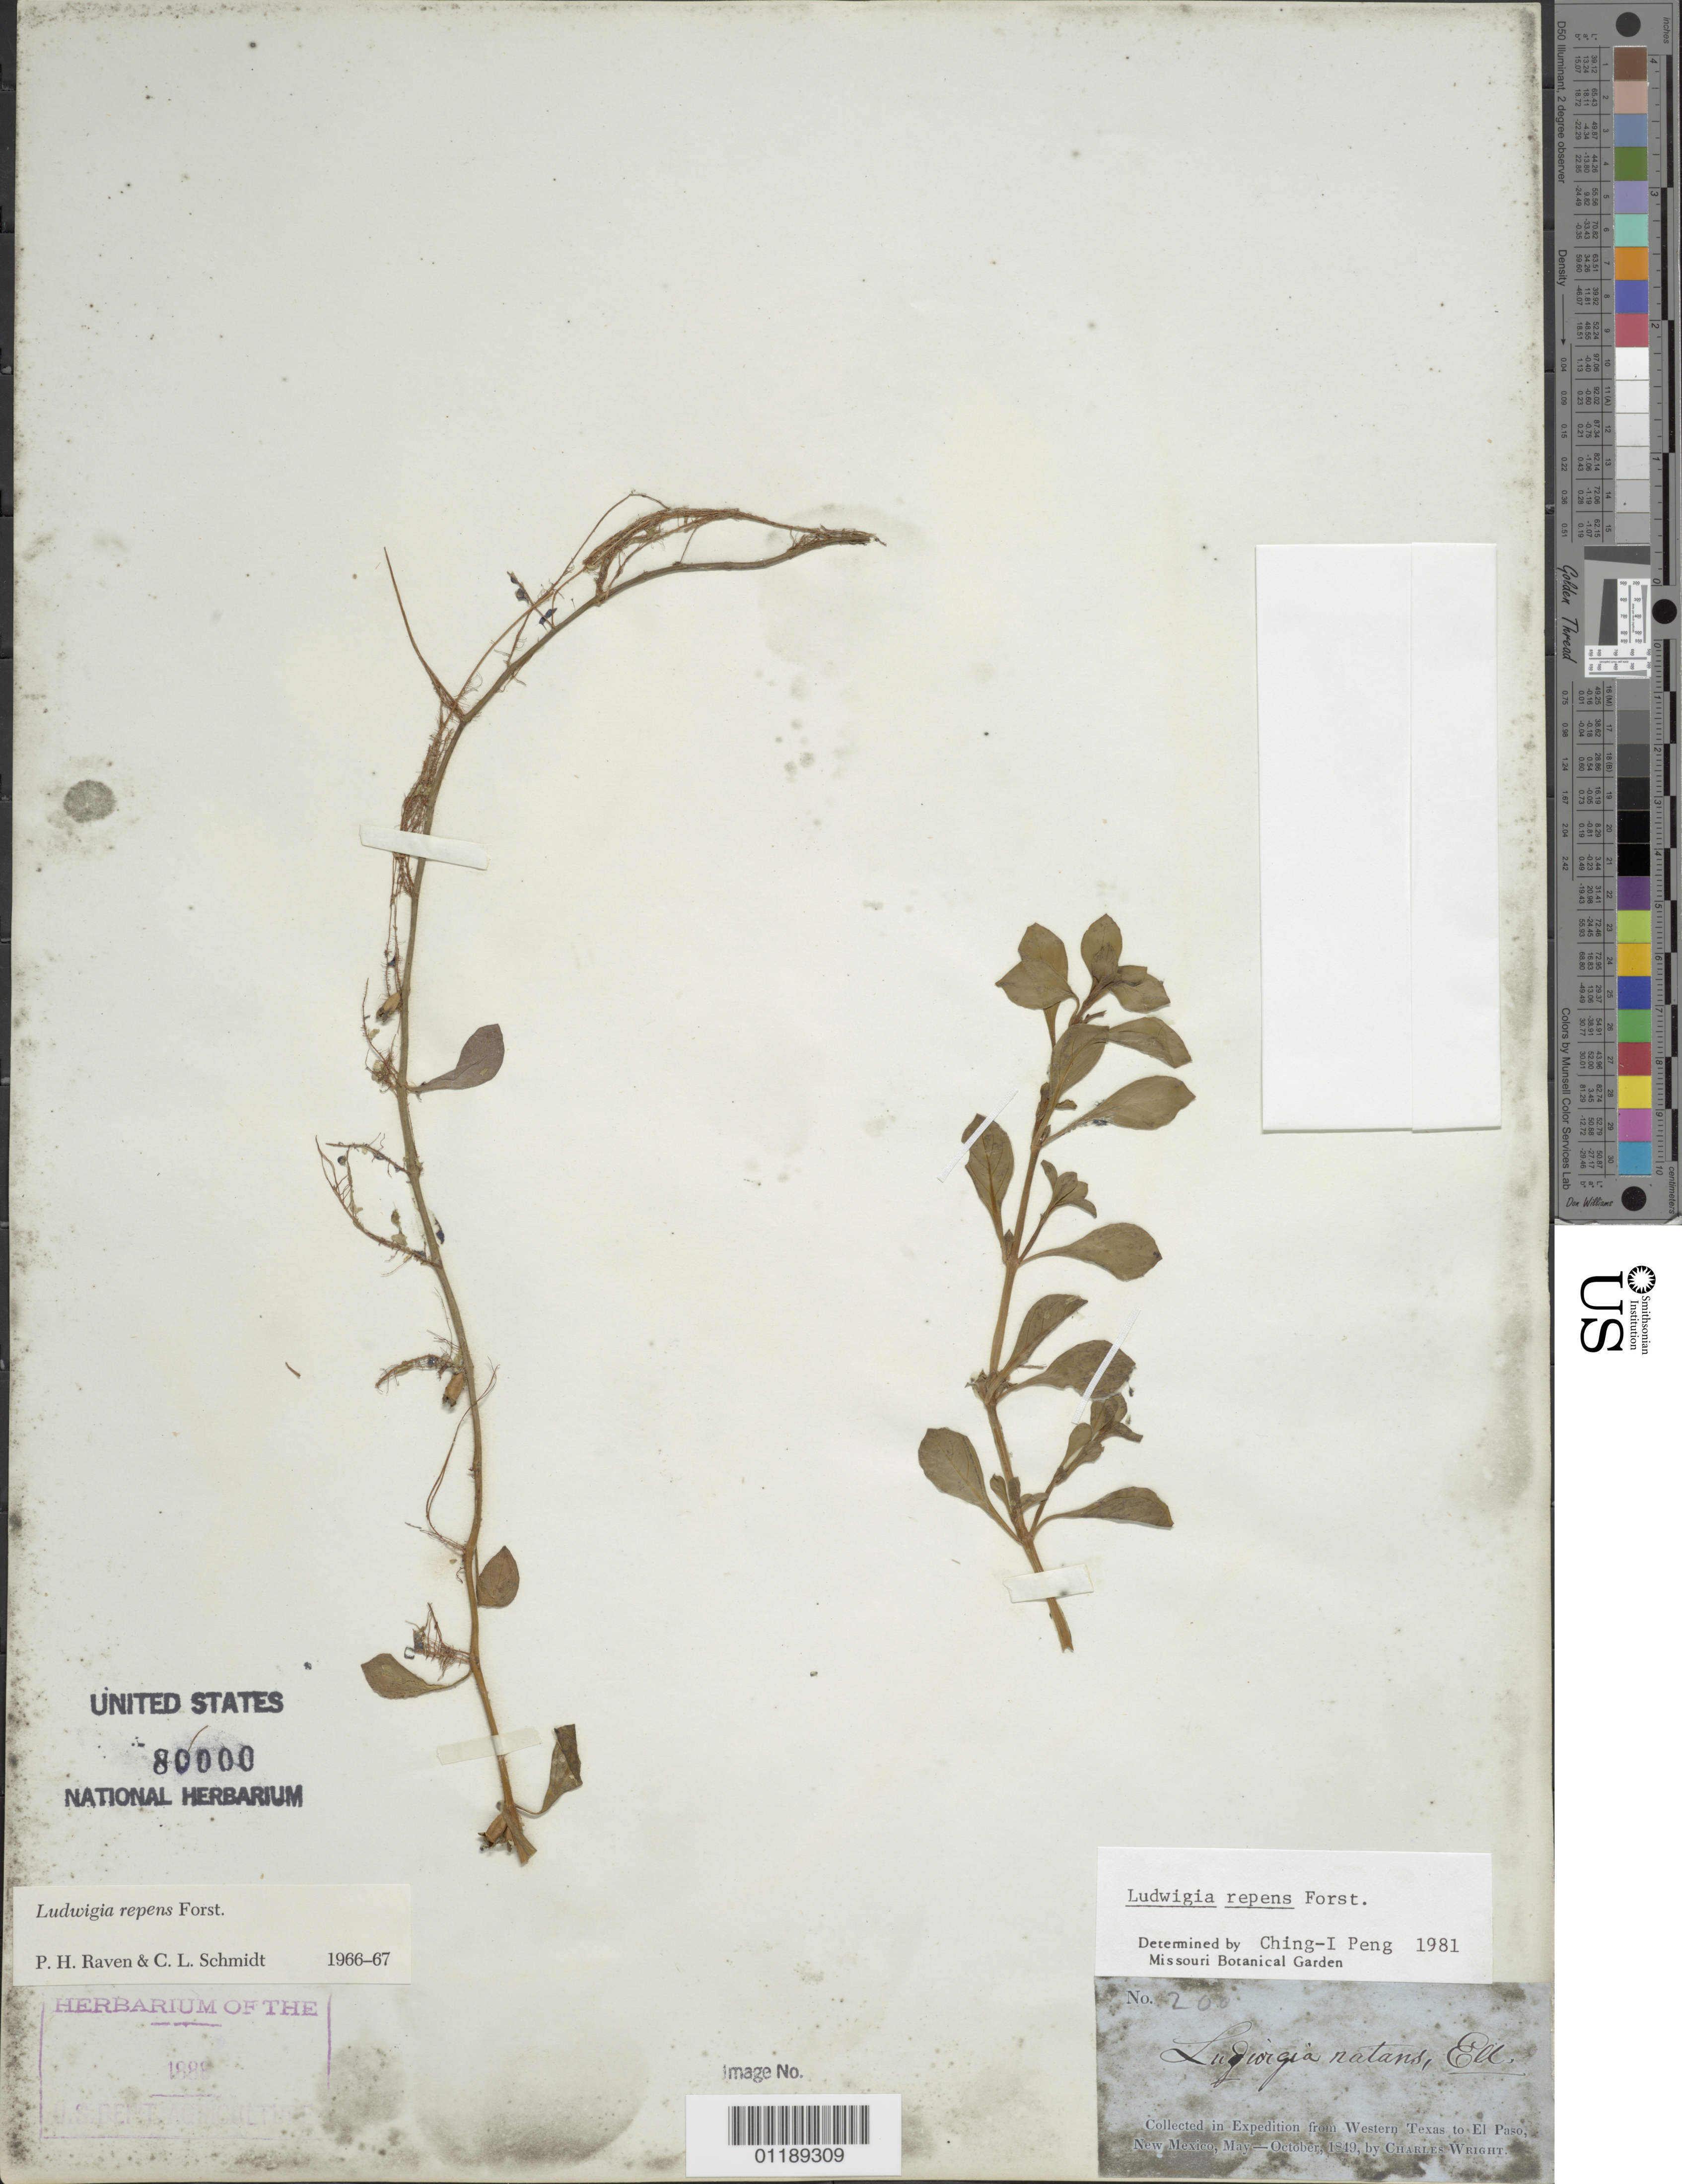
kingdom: Plantae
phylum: Tracheophyta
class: Magnoliopsida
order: Myrtales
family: Onagraceae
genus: Ludwigia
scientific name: Ludwigia repens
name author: J.R. Forst.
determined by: Peng, Ching-I, (HAST), Academia Sinica (TAIWAN)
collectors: C. Wright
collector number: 200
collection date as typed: May 1849 to -- Oct 1849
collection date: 1849-05/1849-10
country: United States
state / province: New Mexico / Texas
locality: from Western Texas to El Paso, New Mexico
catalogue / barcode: US 80000